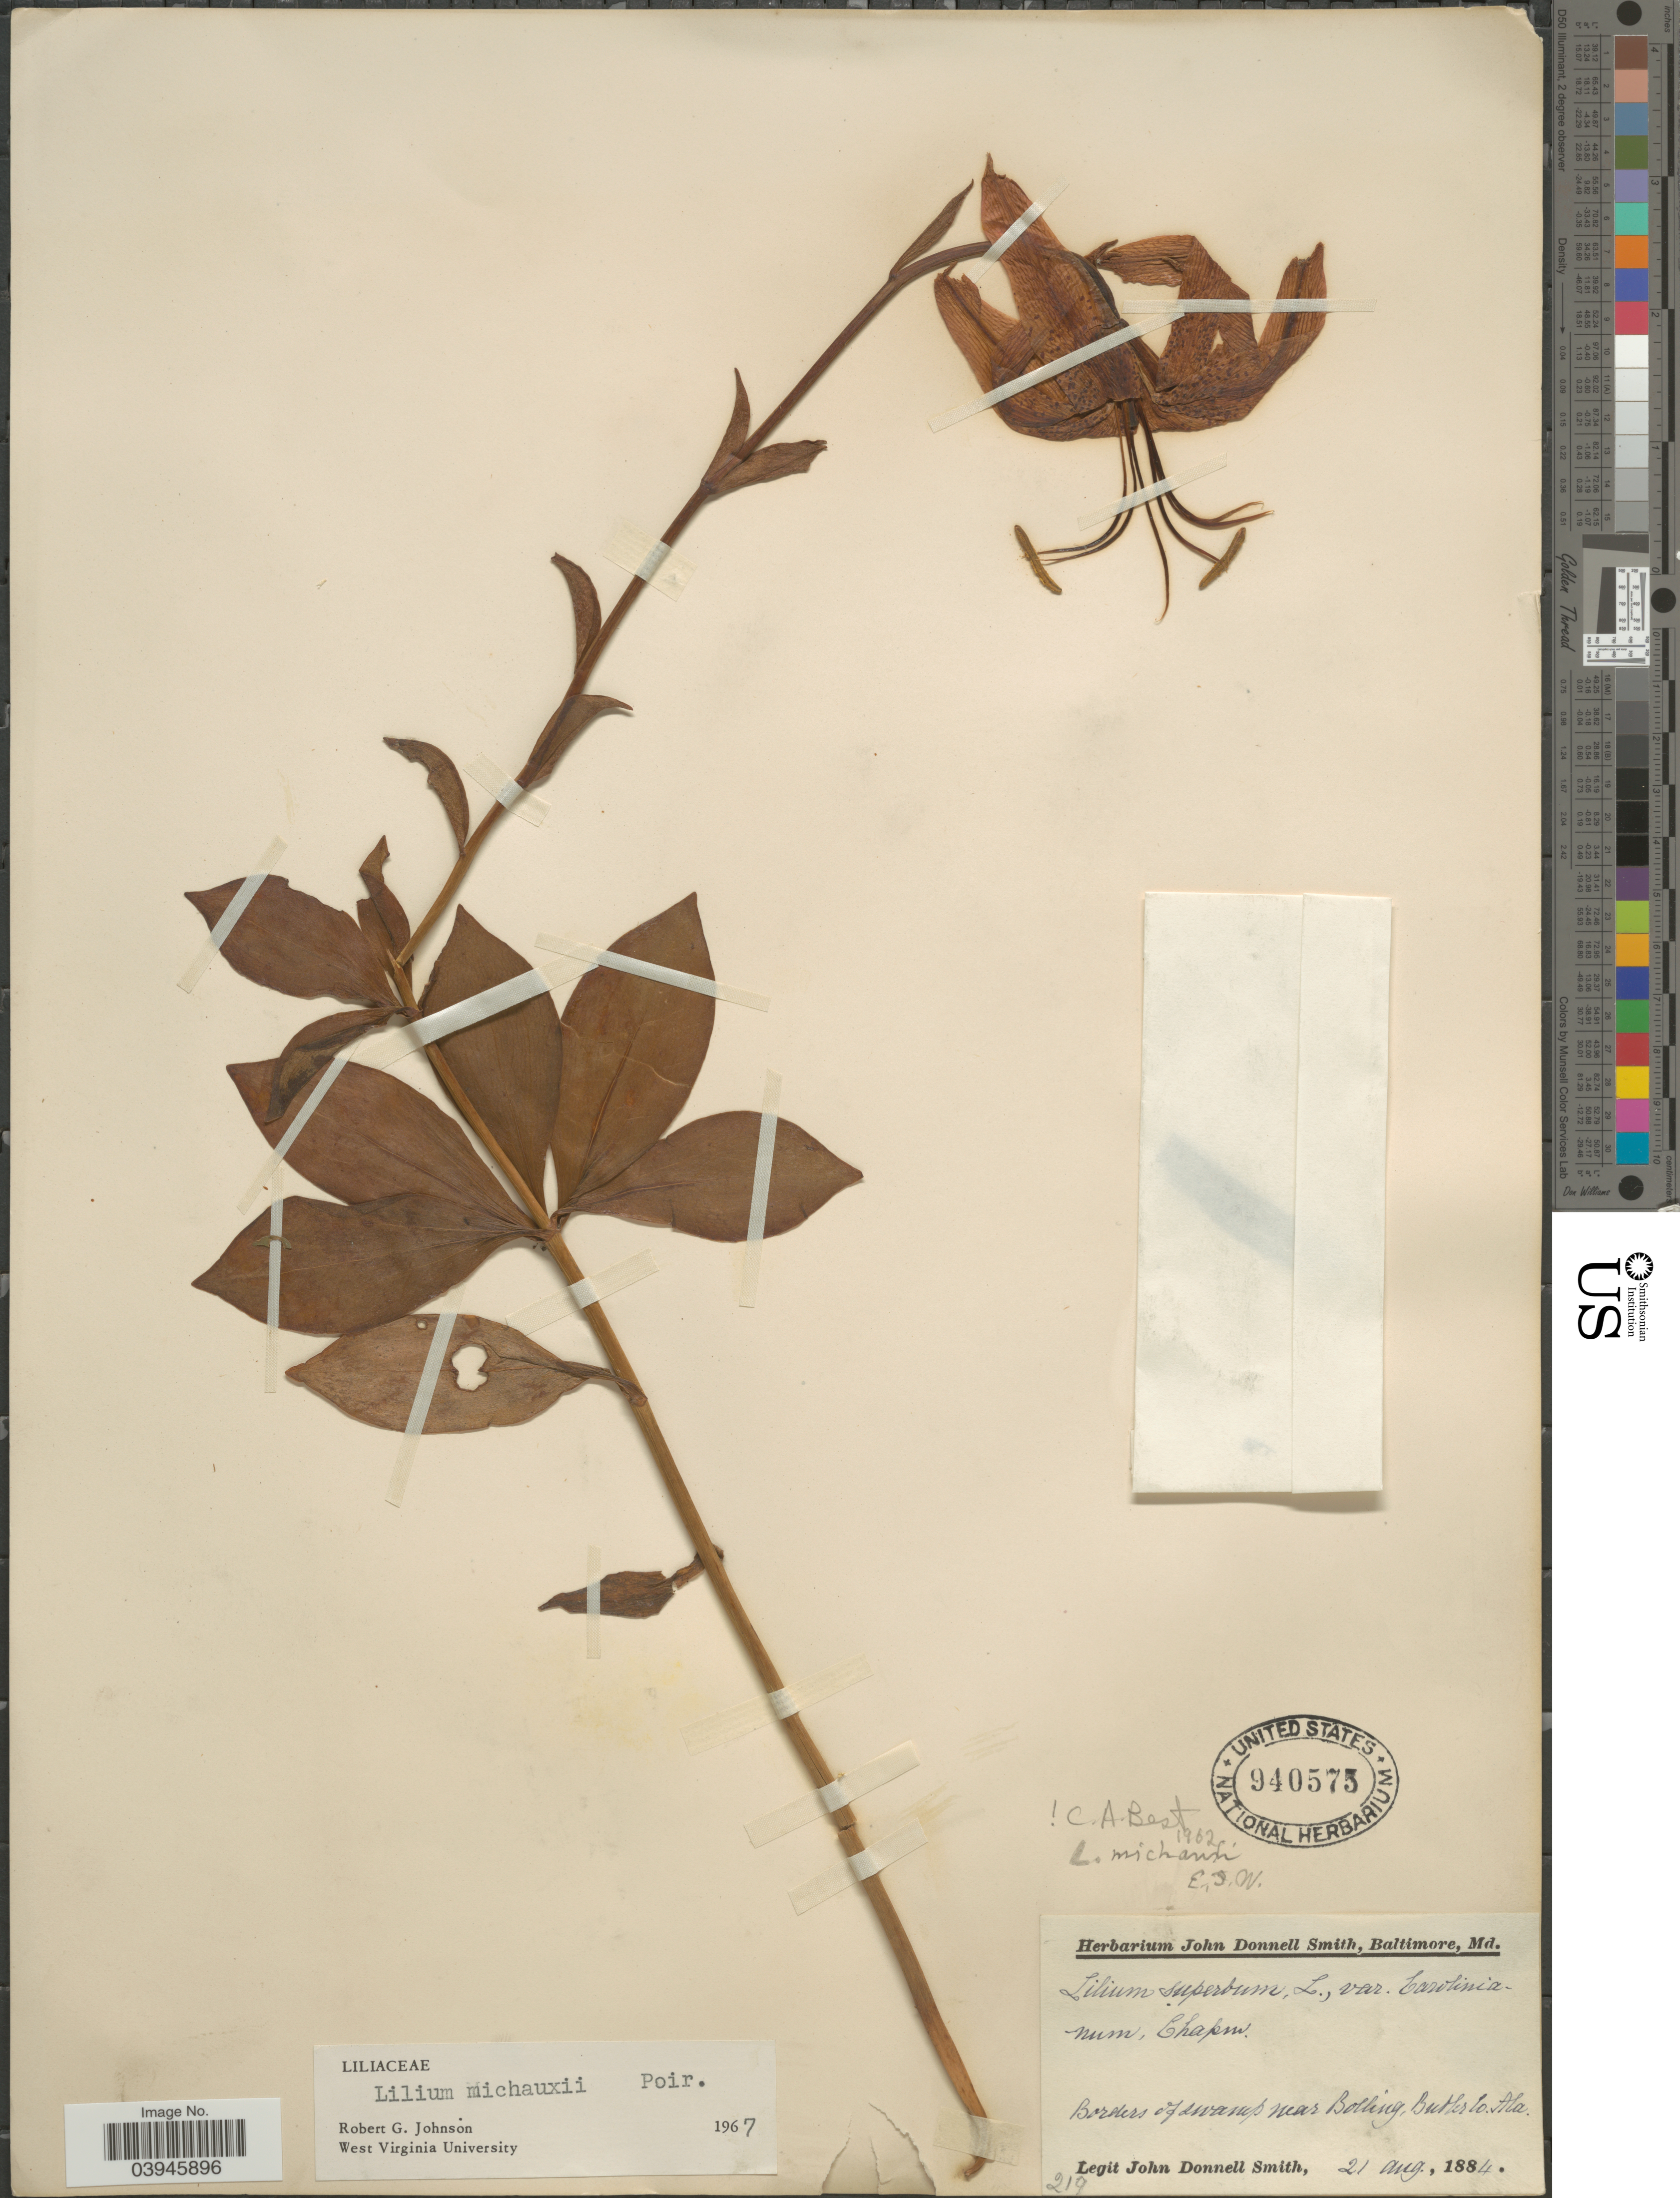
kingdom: Plantae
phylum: Tracheophyta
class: Liliopsida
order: Liliales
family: Liliaceae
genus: Lilium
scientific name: Lilium michauxii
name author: Poir.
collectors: J. Donnell Smith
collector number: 219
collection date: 1884-08-21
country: United States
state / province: Alabama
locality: Borders of swamps near Bolling, Butler Co.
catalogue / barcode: US 940575